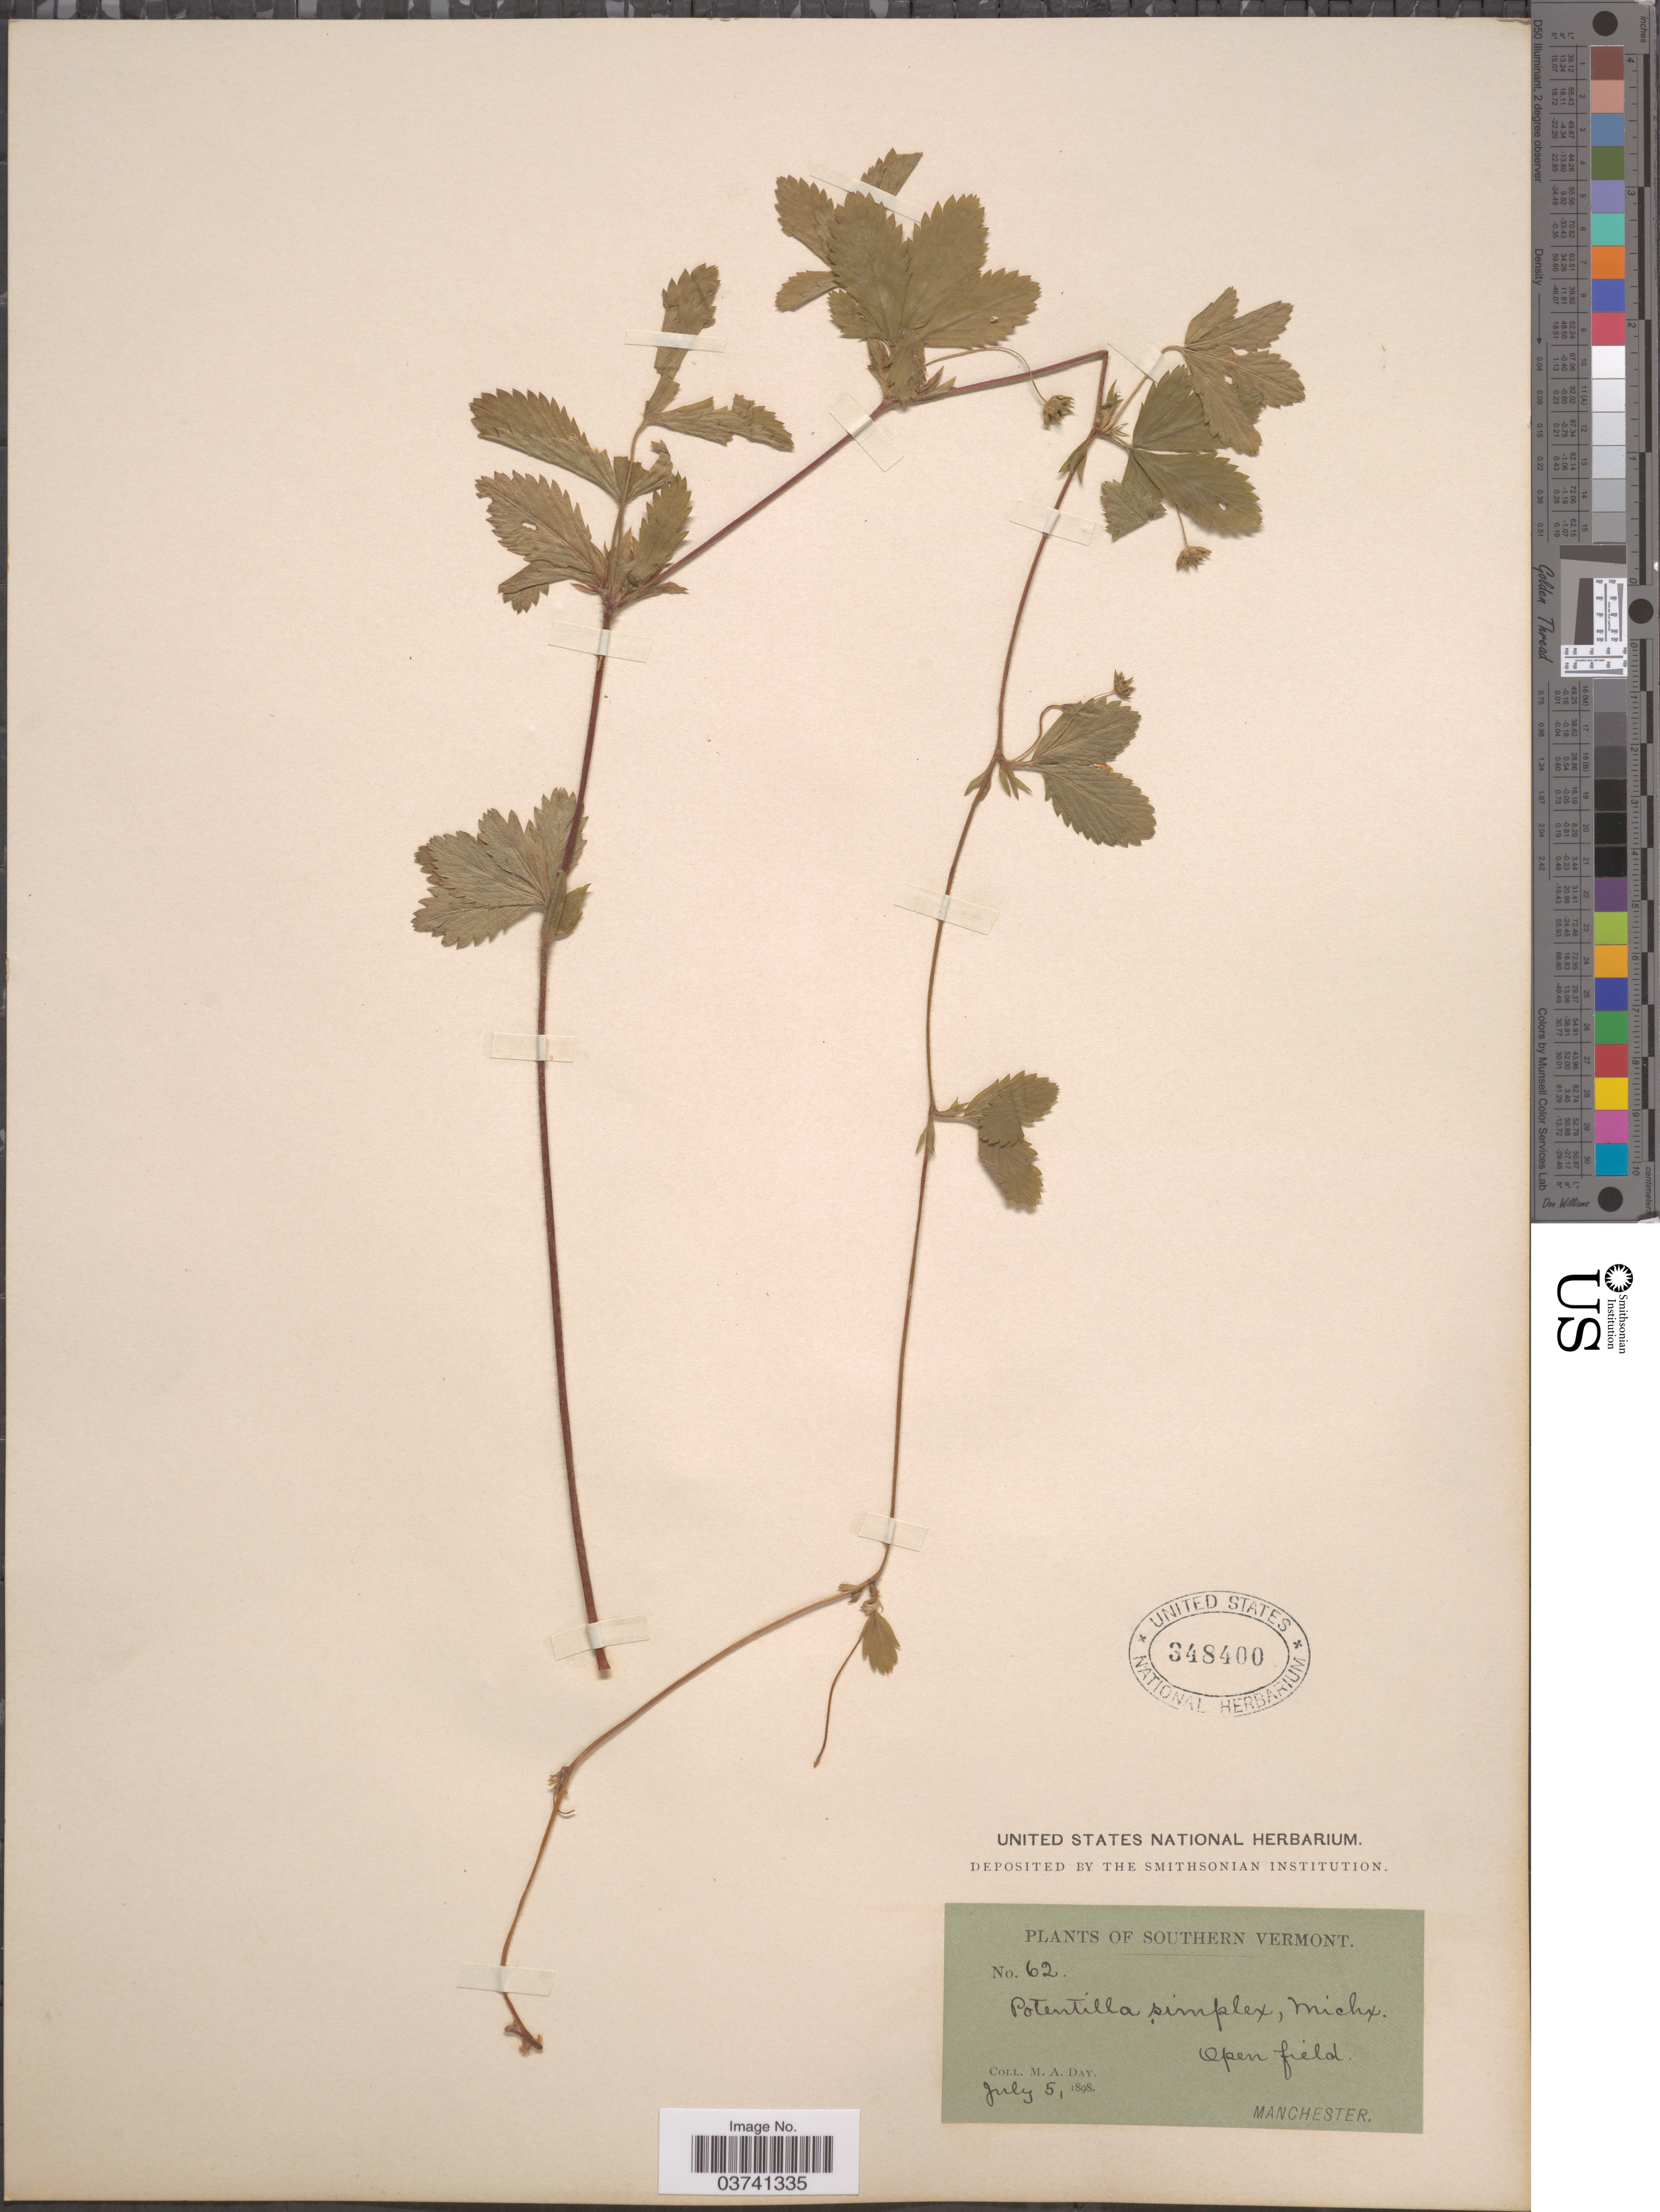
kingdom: Plantae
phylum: Tracheophyta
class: Magnoliopsida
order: Rosales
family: Rosaceae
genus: Potentilla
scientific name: Potentilla simplex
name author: Michx.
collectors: M. Day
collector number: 62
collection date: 1898-07-05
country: United States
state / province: Vermont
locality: Southern Vermont. Manchester.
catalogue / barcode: US 348400